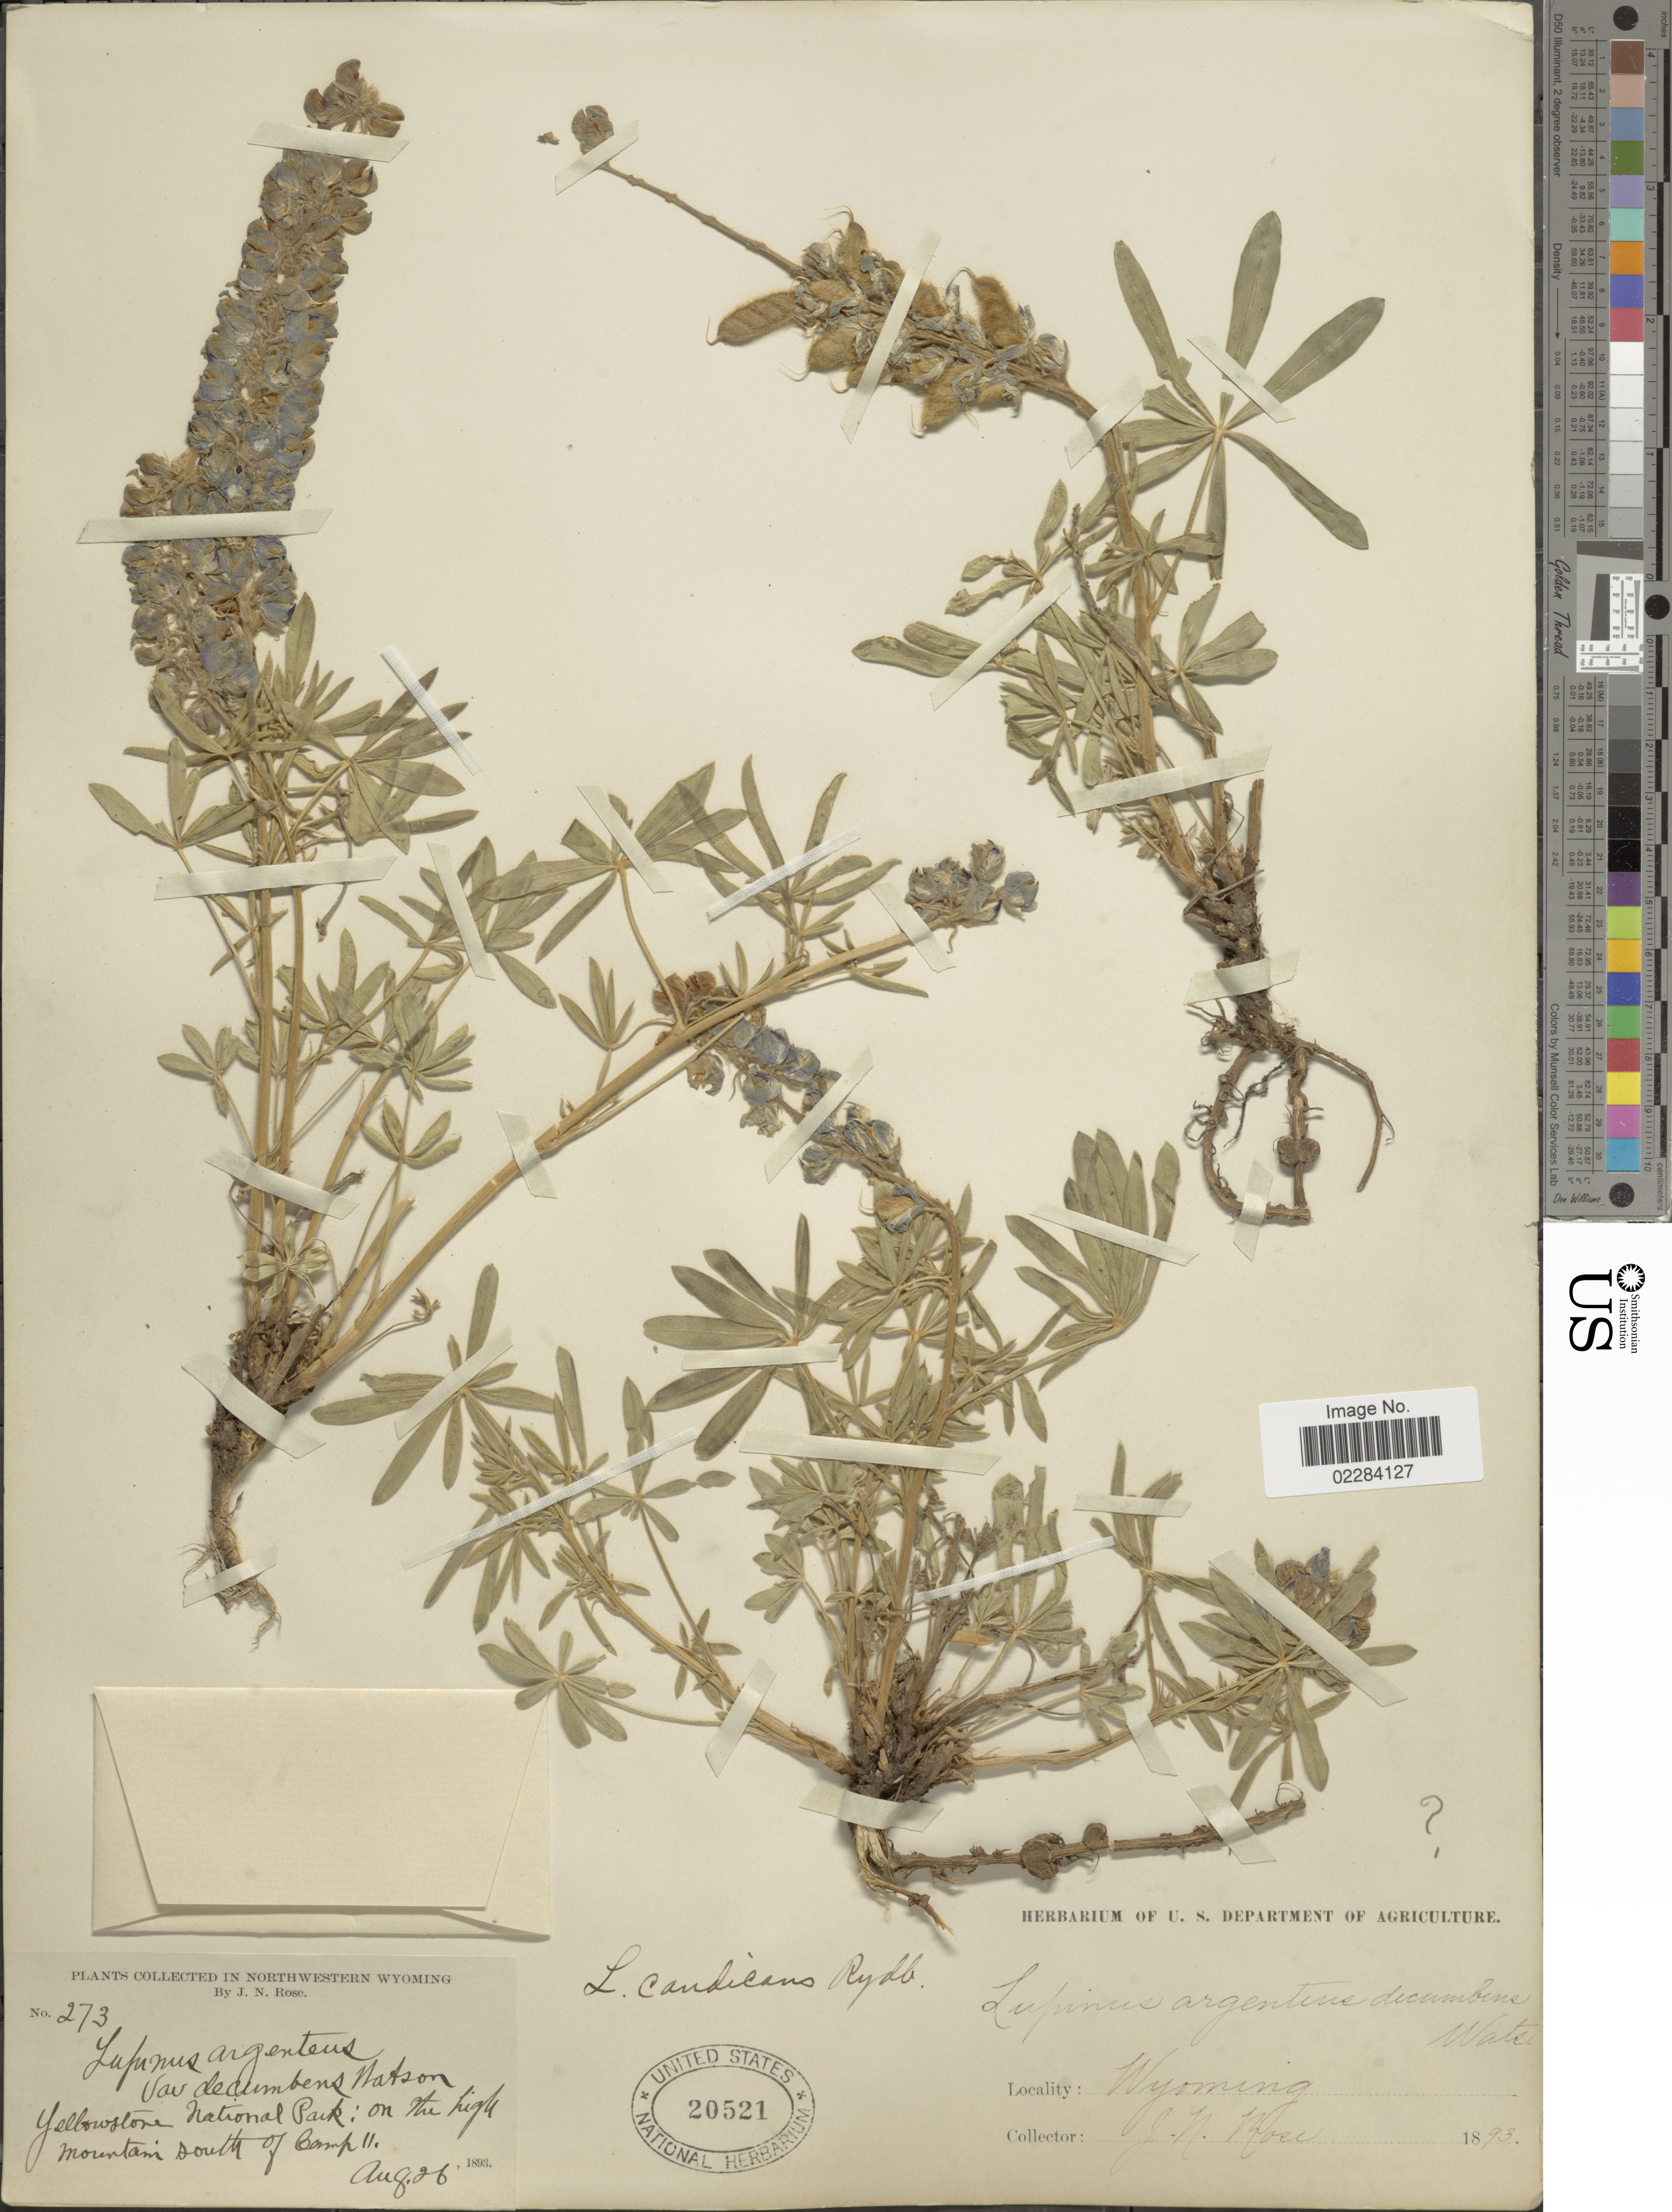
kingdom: Plantae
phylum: Tracheophyta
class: Magnoliopsida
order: Fabales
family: Fabaceae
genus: Lupinus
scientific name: Lupinus argenteus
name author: Pursh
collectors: J. N. Rose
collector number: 273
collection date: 1893-08-26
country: United States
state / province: Wyoming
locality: Northwestern Wyomig. Yelowstone National Park. on the high mountain south of Camp II.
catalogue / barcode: US 20521